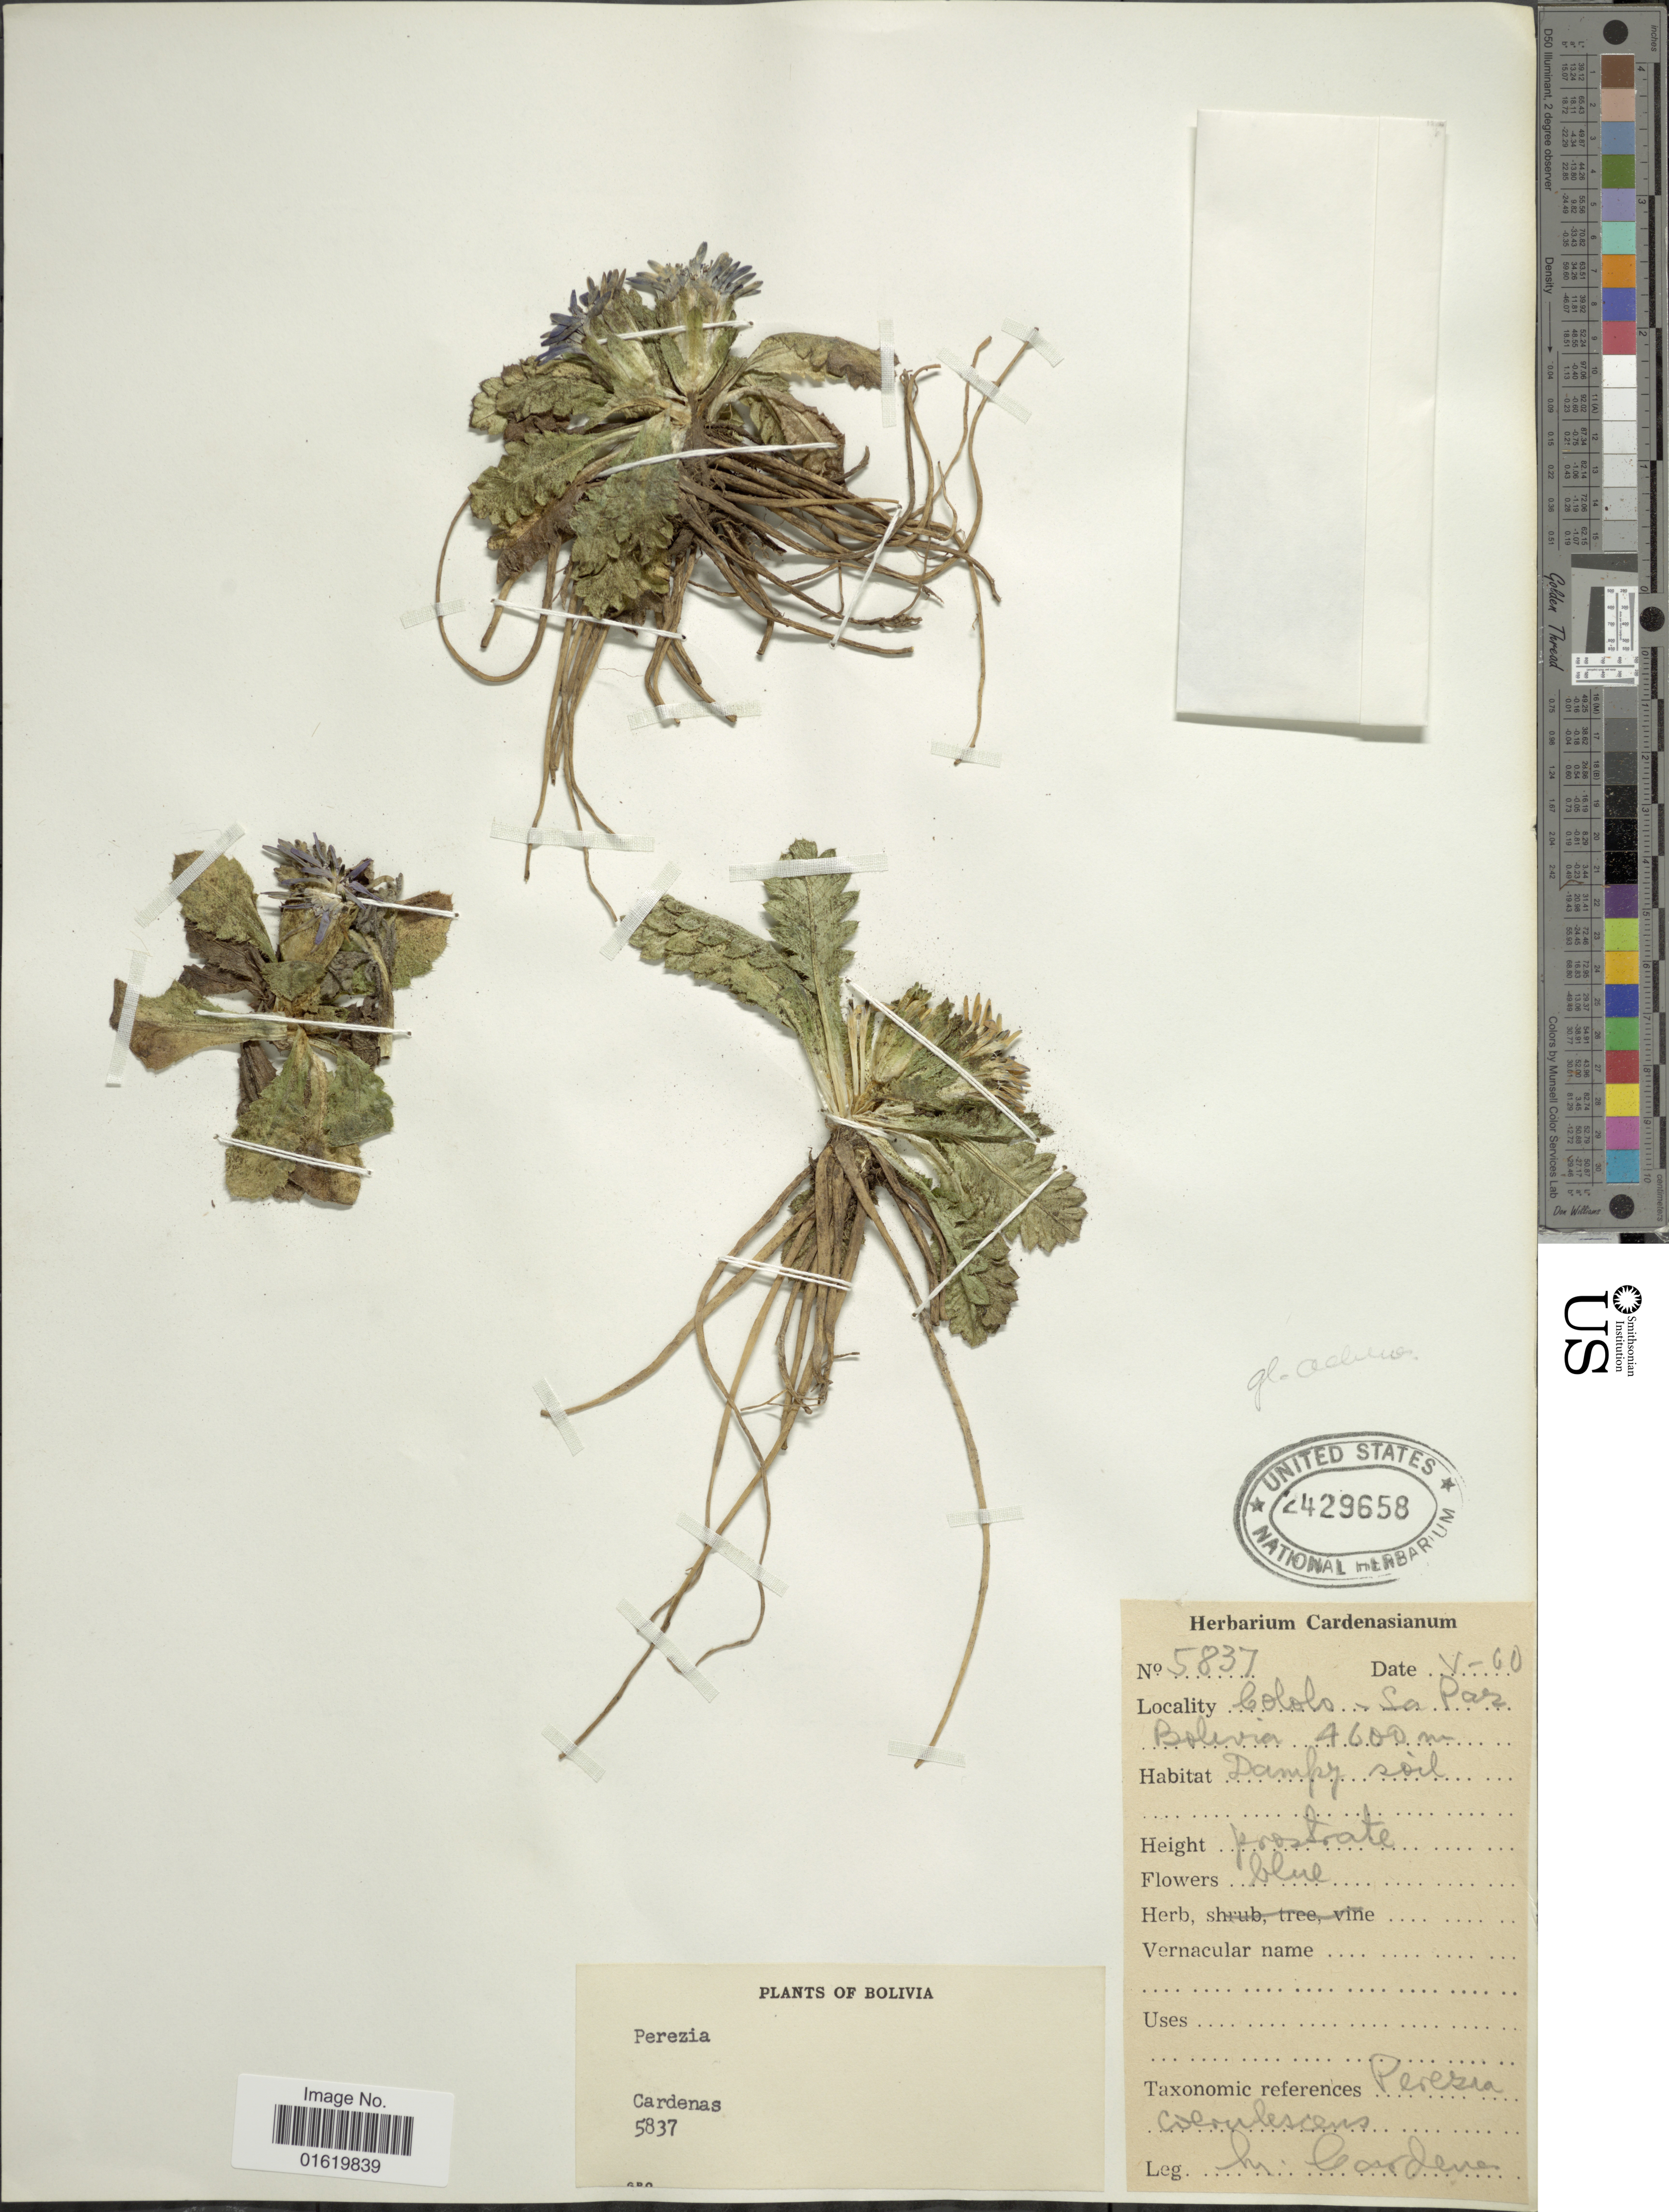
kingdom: Plantae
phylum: Tracheophyta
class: Magnoliopsida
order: Asterales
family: Asteraceae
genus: Perezia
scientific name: Perezia sp.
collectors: M. Cárdenas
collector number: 5837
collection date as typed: Transcribed d/m/y: /5/60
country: Bolivia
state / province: La Paz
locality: Cololo - La Paz.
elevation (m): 4600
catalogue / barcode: US 2429658